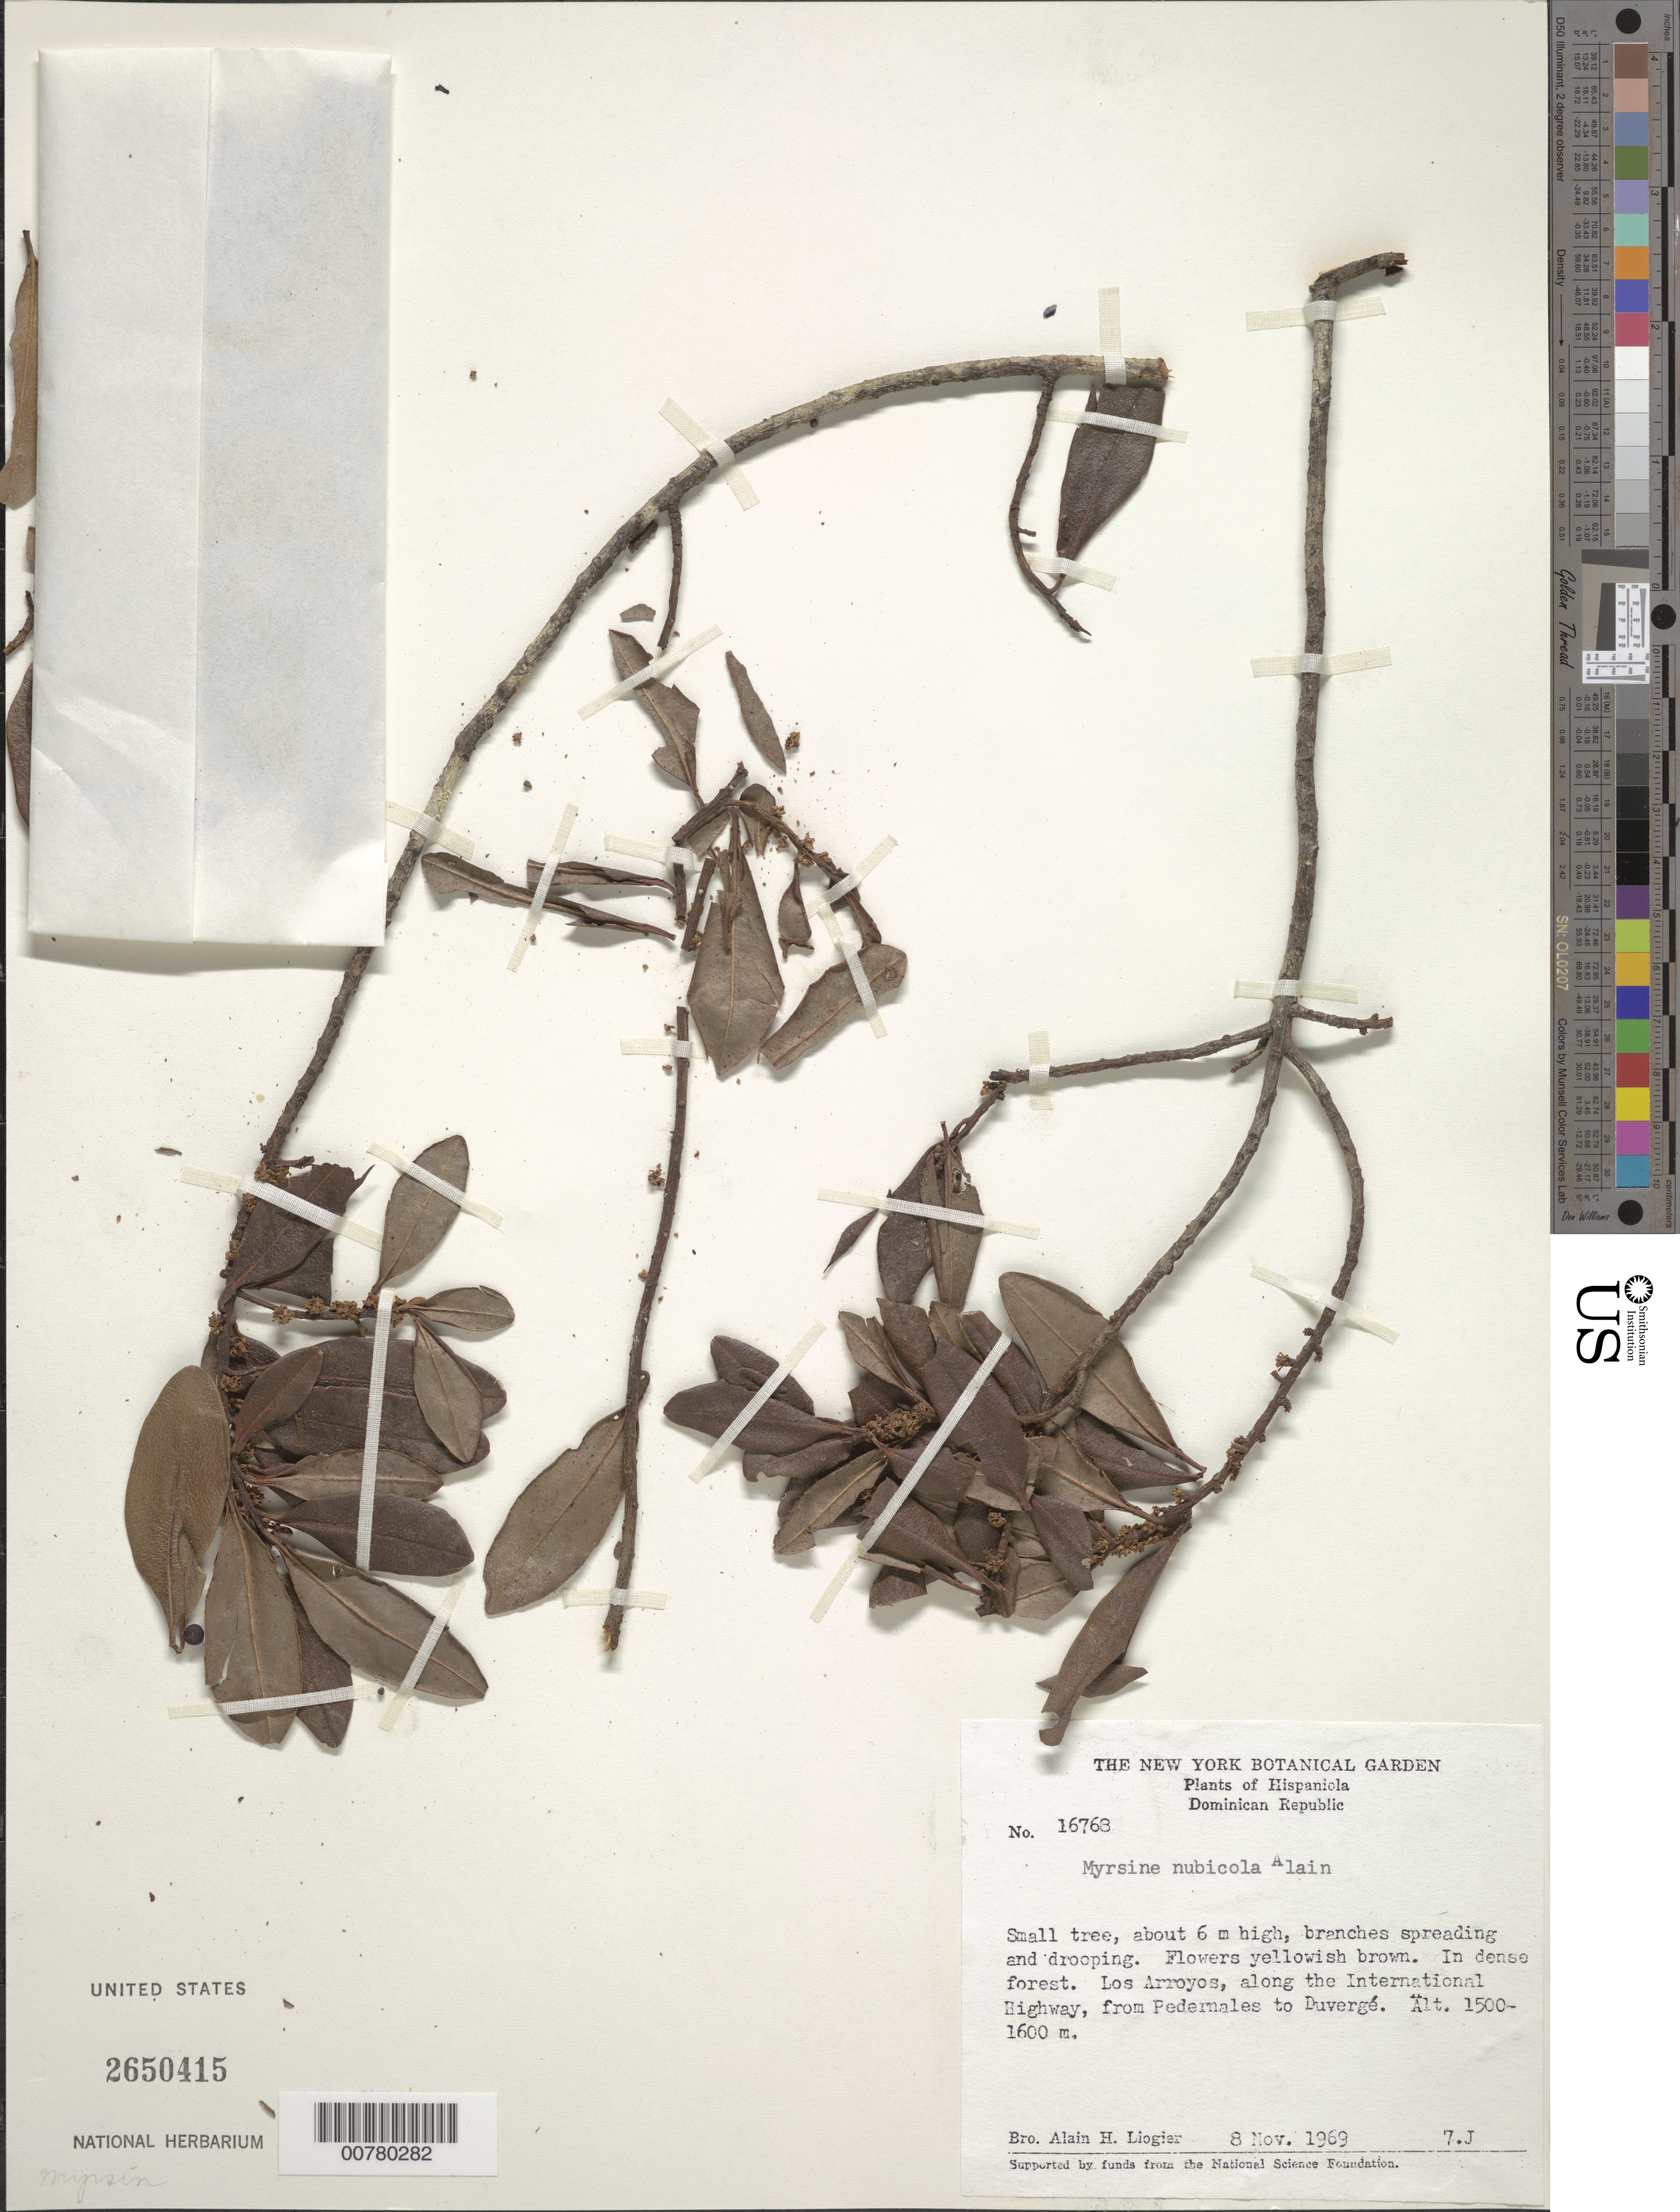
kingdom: Plantae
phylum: Tracheophyta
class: Magnoliopsida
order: Ericales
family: Primulaceae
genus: Myrsine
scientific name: Myrsine nubicola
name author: Alain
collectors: A. H. Liogier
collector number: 16768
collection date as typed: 08 Nov 1969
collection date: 1969-11-08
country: Dominican Republic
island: Hispaniola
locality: From Pedernales to Duvergé, along the International Highway, Los Arroyos.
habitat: In dense forest.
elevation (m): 1500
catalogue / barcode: US 2650415